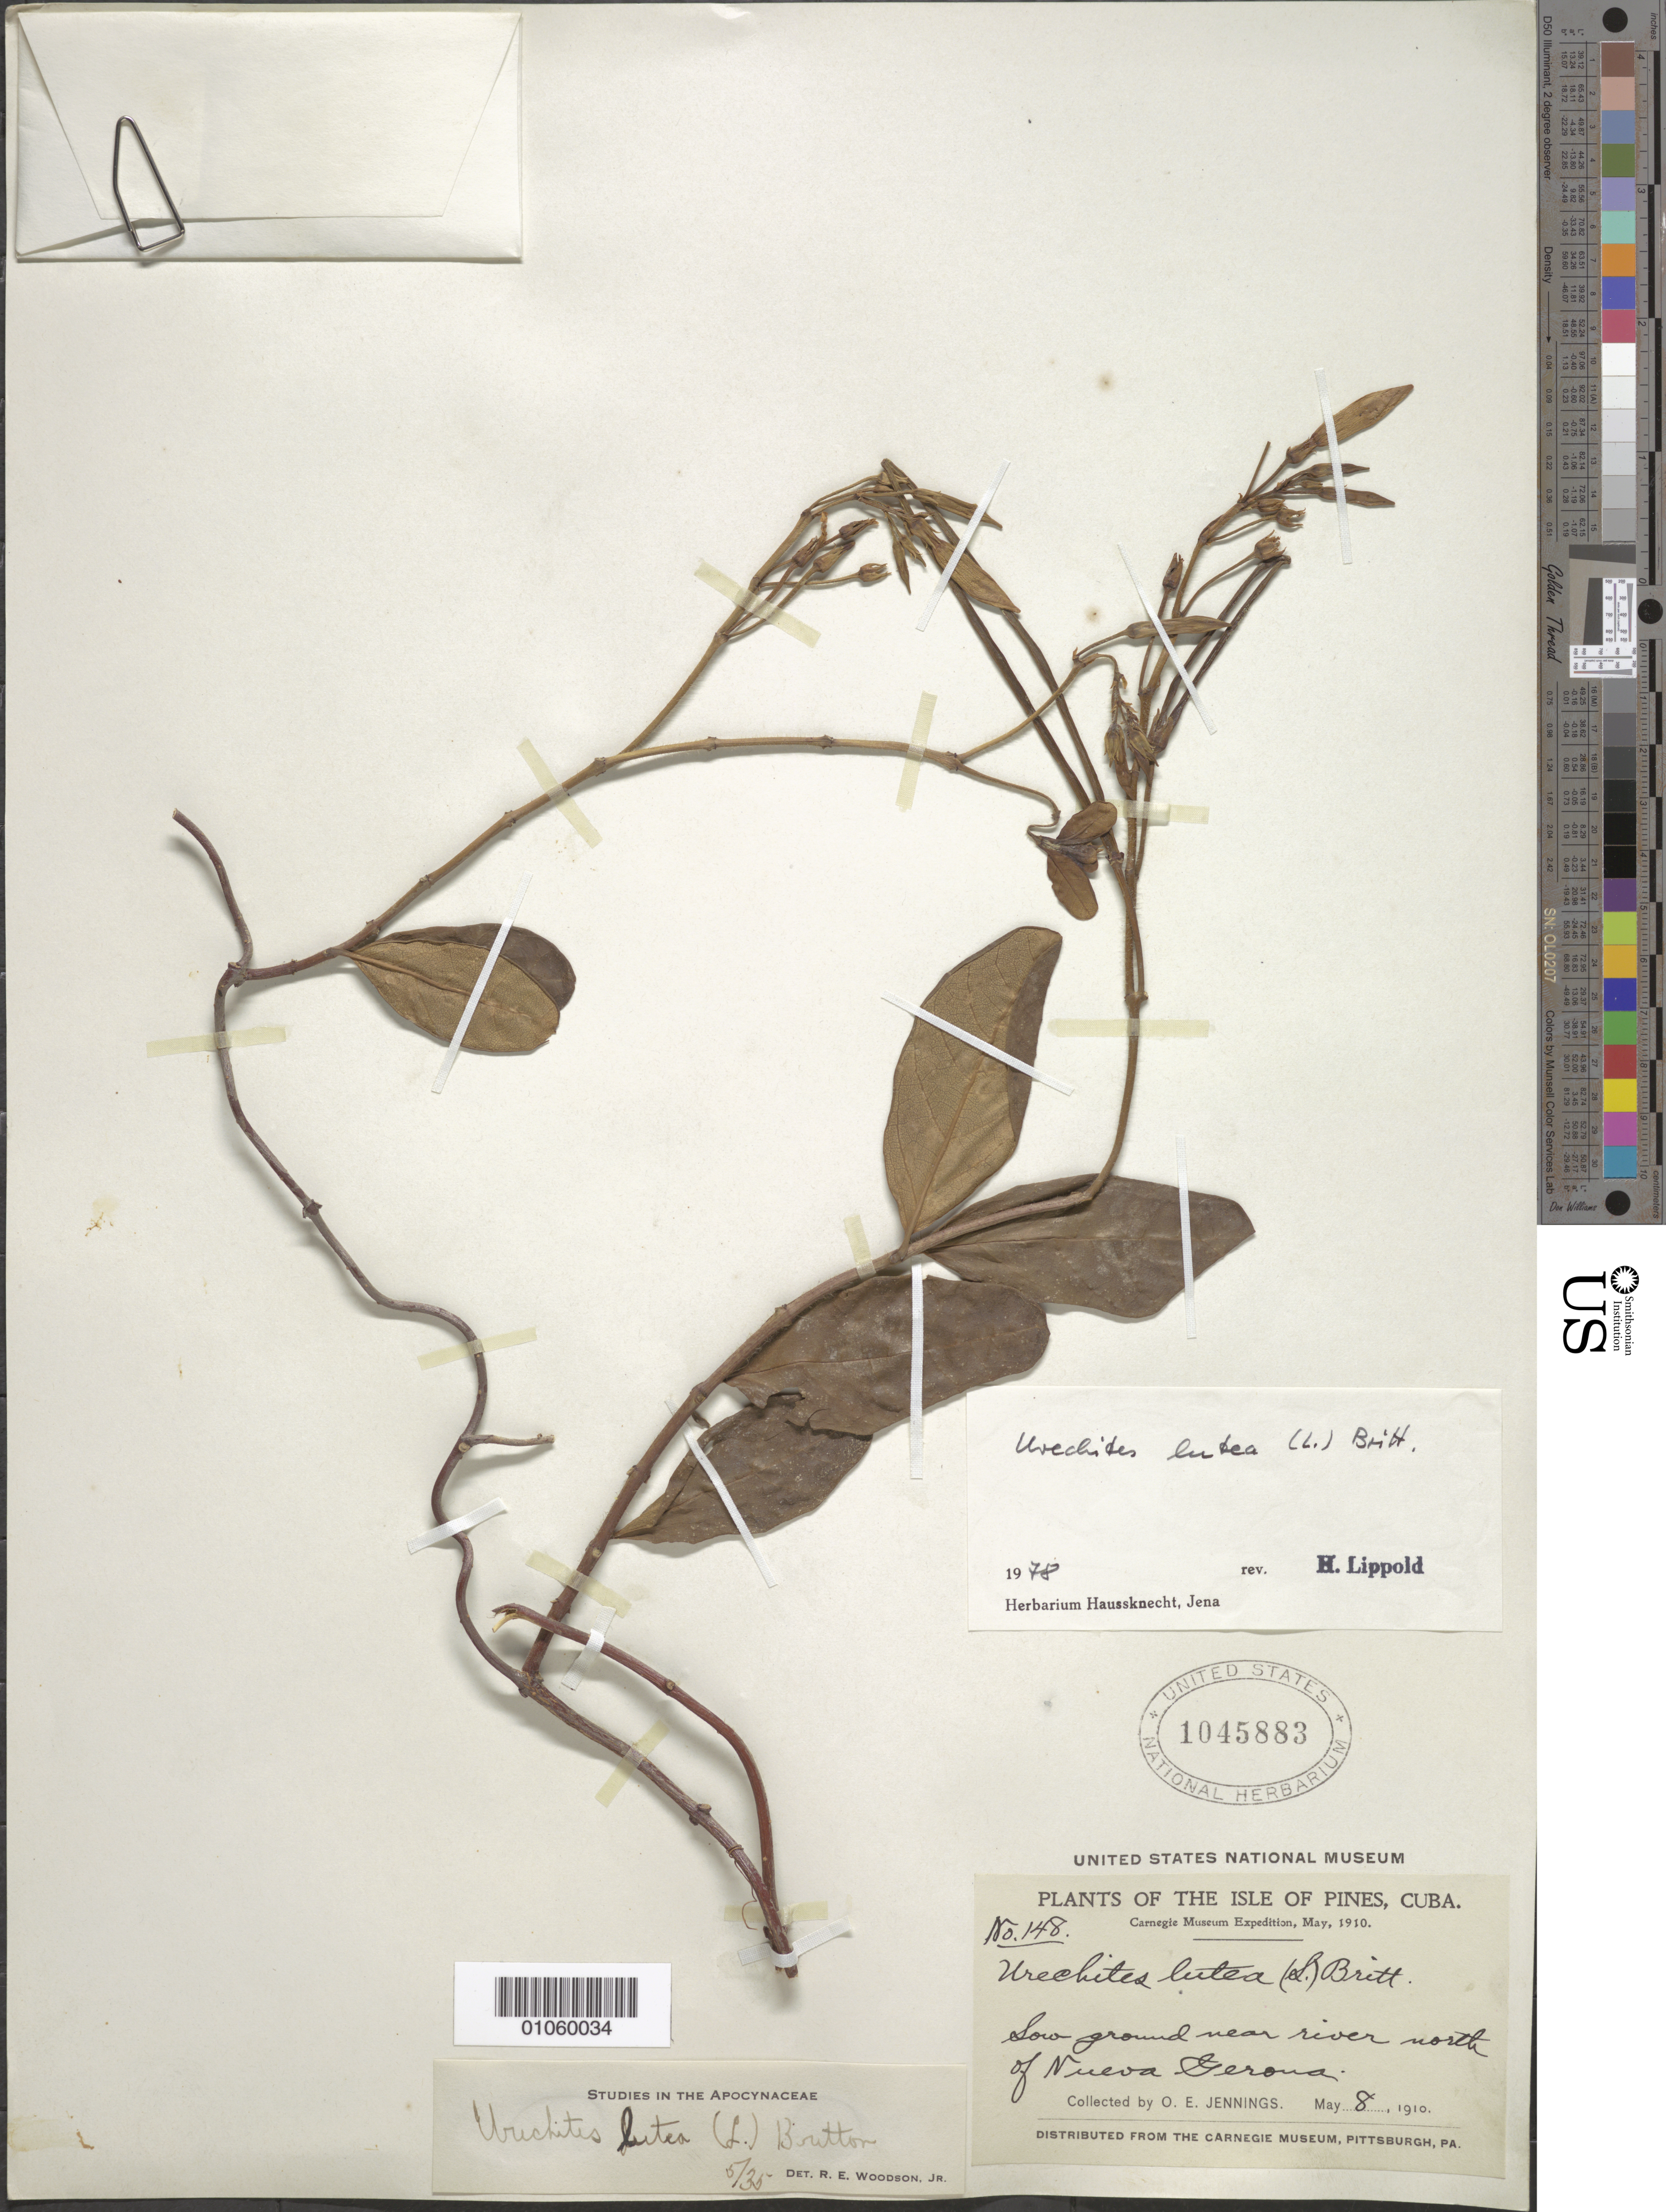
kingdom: Plantae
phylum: Tracheophyta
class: Magnoliopsida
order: Gentianales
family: Apocynaceae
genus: Urechites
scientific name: Urechites lutea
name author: (L.) Britton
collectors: O. E. Jennings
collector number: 148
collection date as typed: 08 May 1910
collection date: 1910-05-08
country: Cuba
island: Isla de la Juventud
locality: Isle of Pines, Near river north of Nueva Gerona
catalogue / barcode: US 1045883